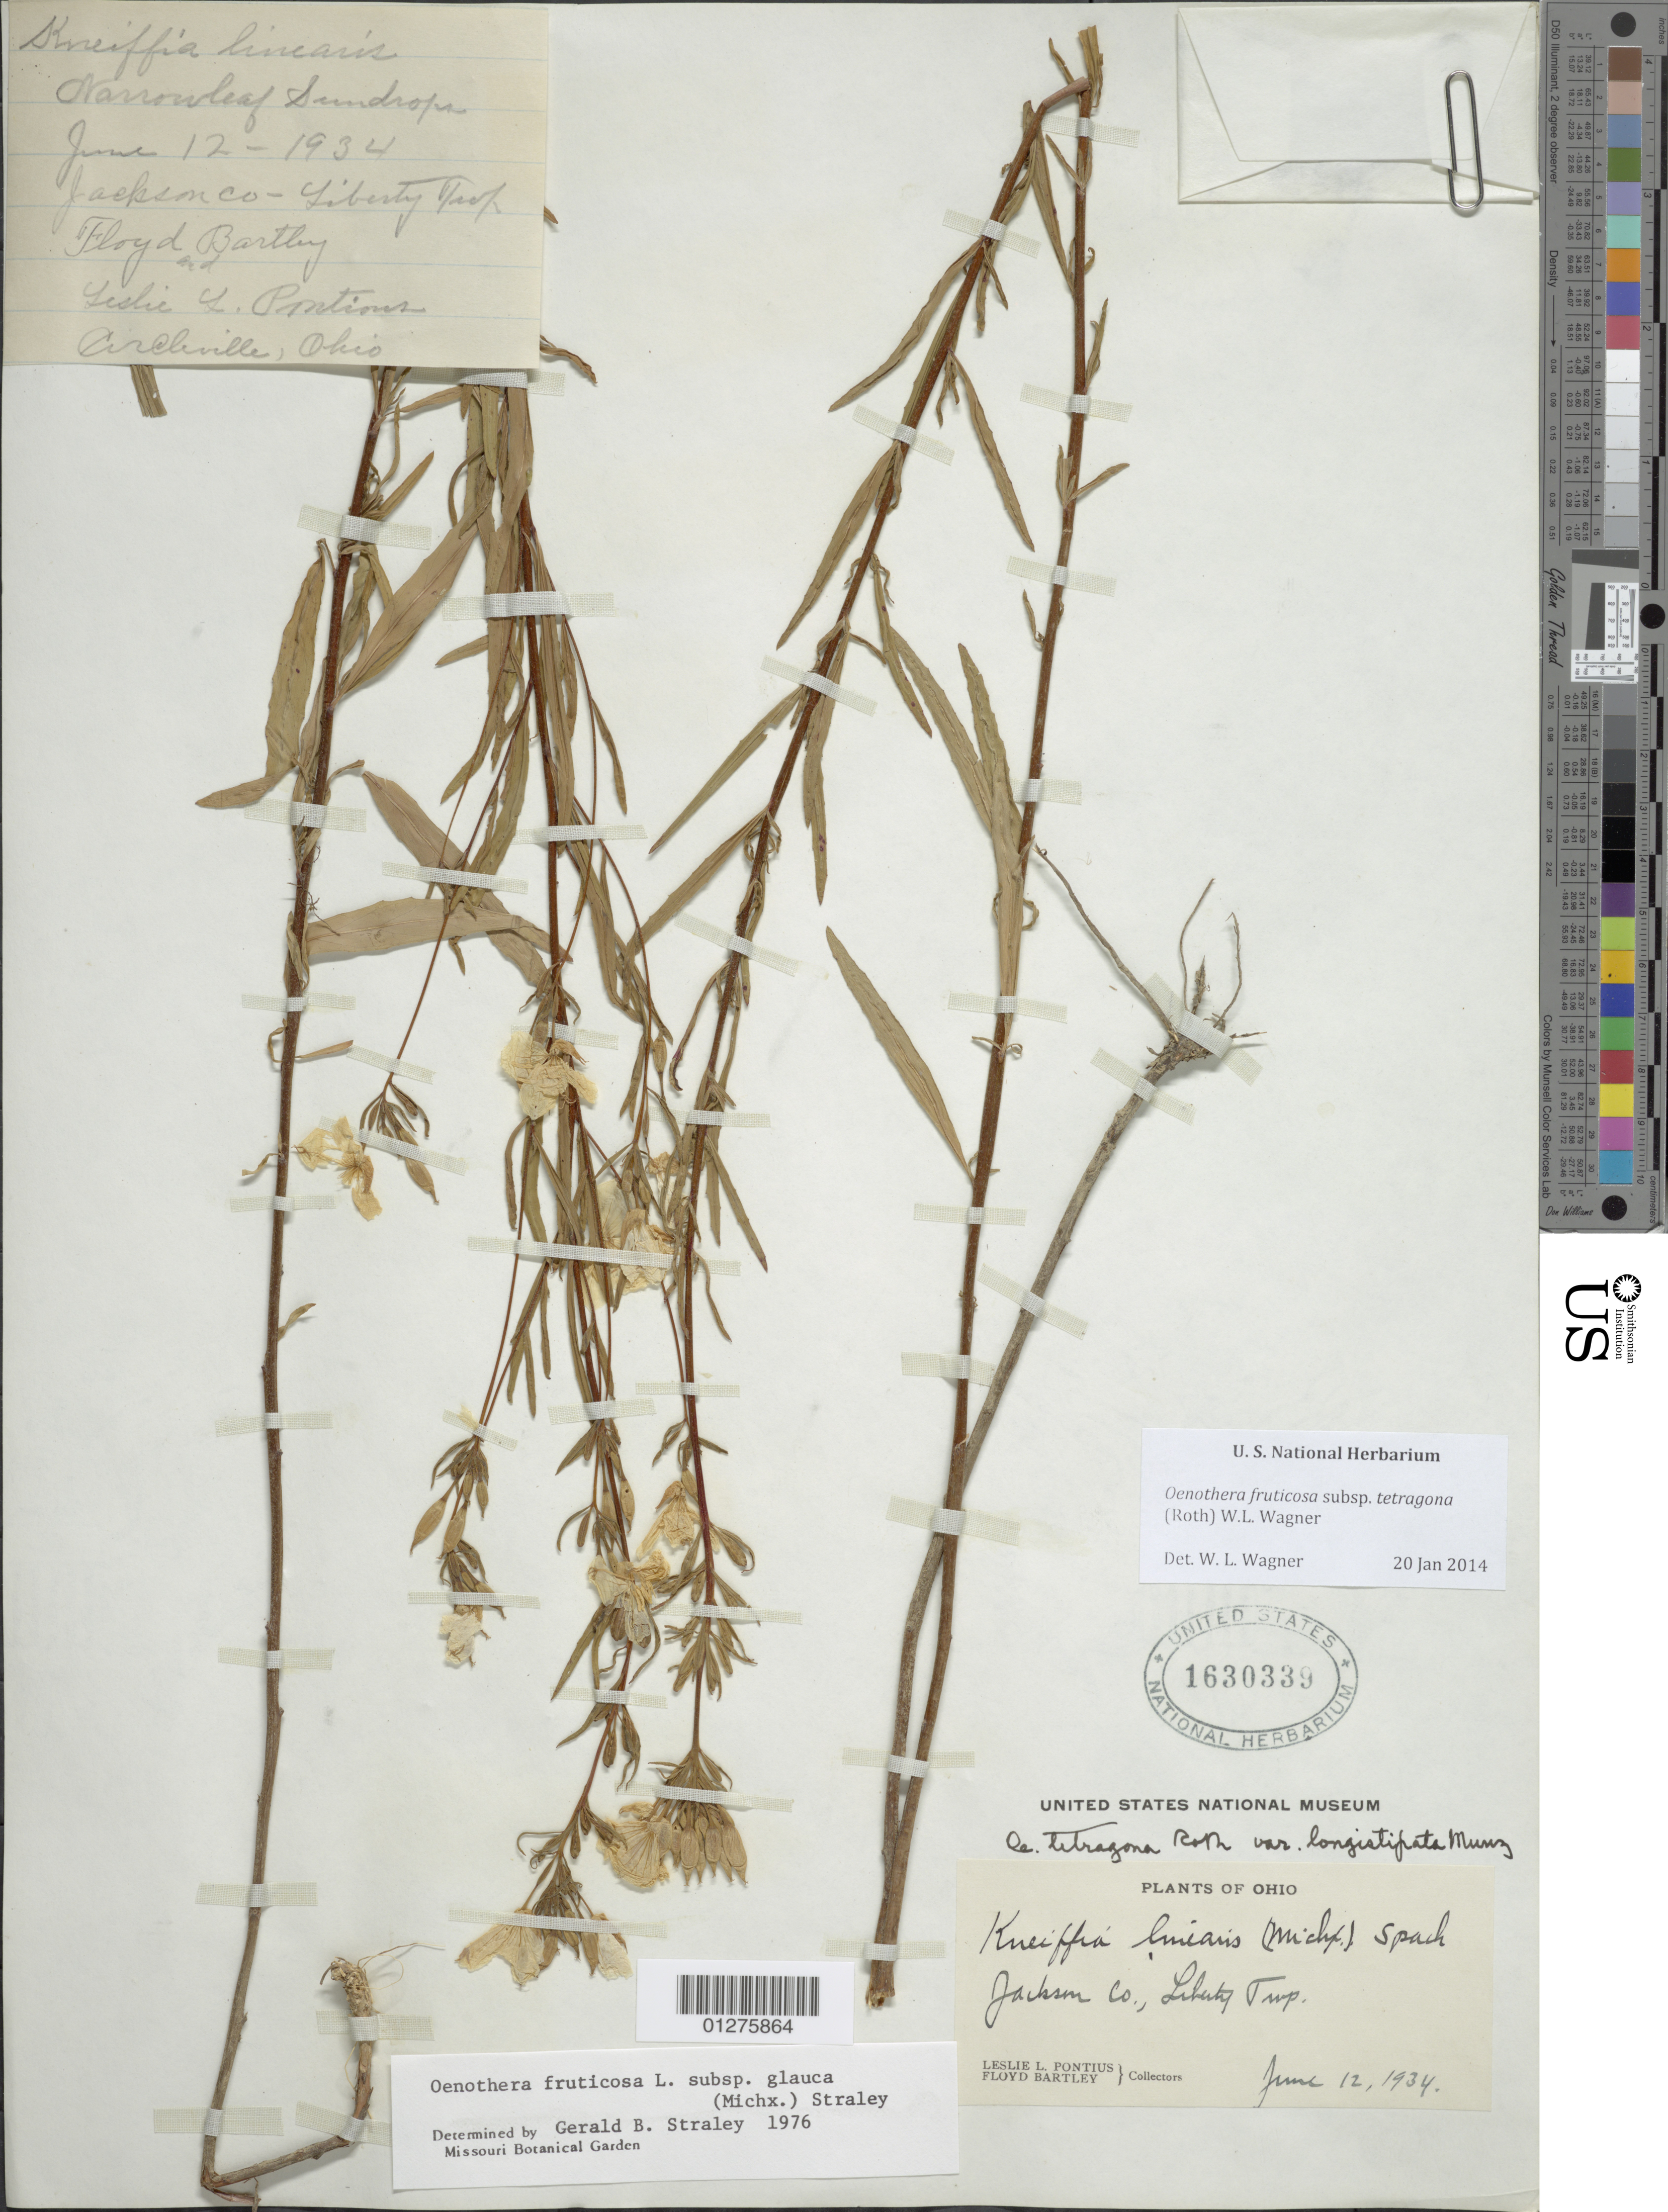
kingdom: Plantae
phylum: Tracheophyta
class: Magnoliopsida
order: Myrtales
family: Onagraceae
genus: Oenothera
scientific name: Oenothera fruticosa subsp. tetragona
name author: (Roth) W.L. Wagner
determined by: Wagner, W. L., (BOT), Smithsonian Institution - National Museum of Natural History (UNITED STATES)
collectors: L. Pontius & F. Bartley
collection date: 1934-06-12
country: United States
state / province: Ohio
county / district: Jackson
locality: Liberty twp.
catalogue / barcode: US 1630339